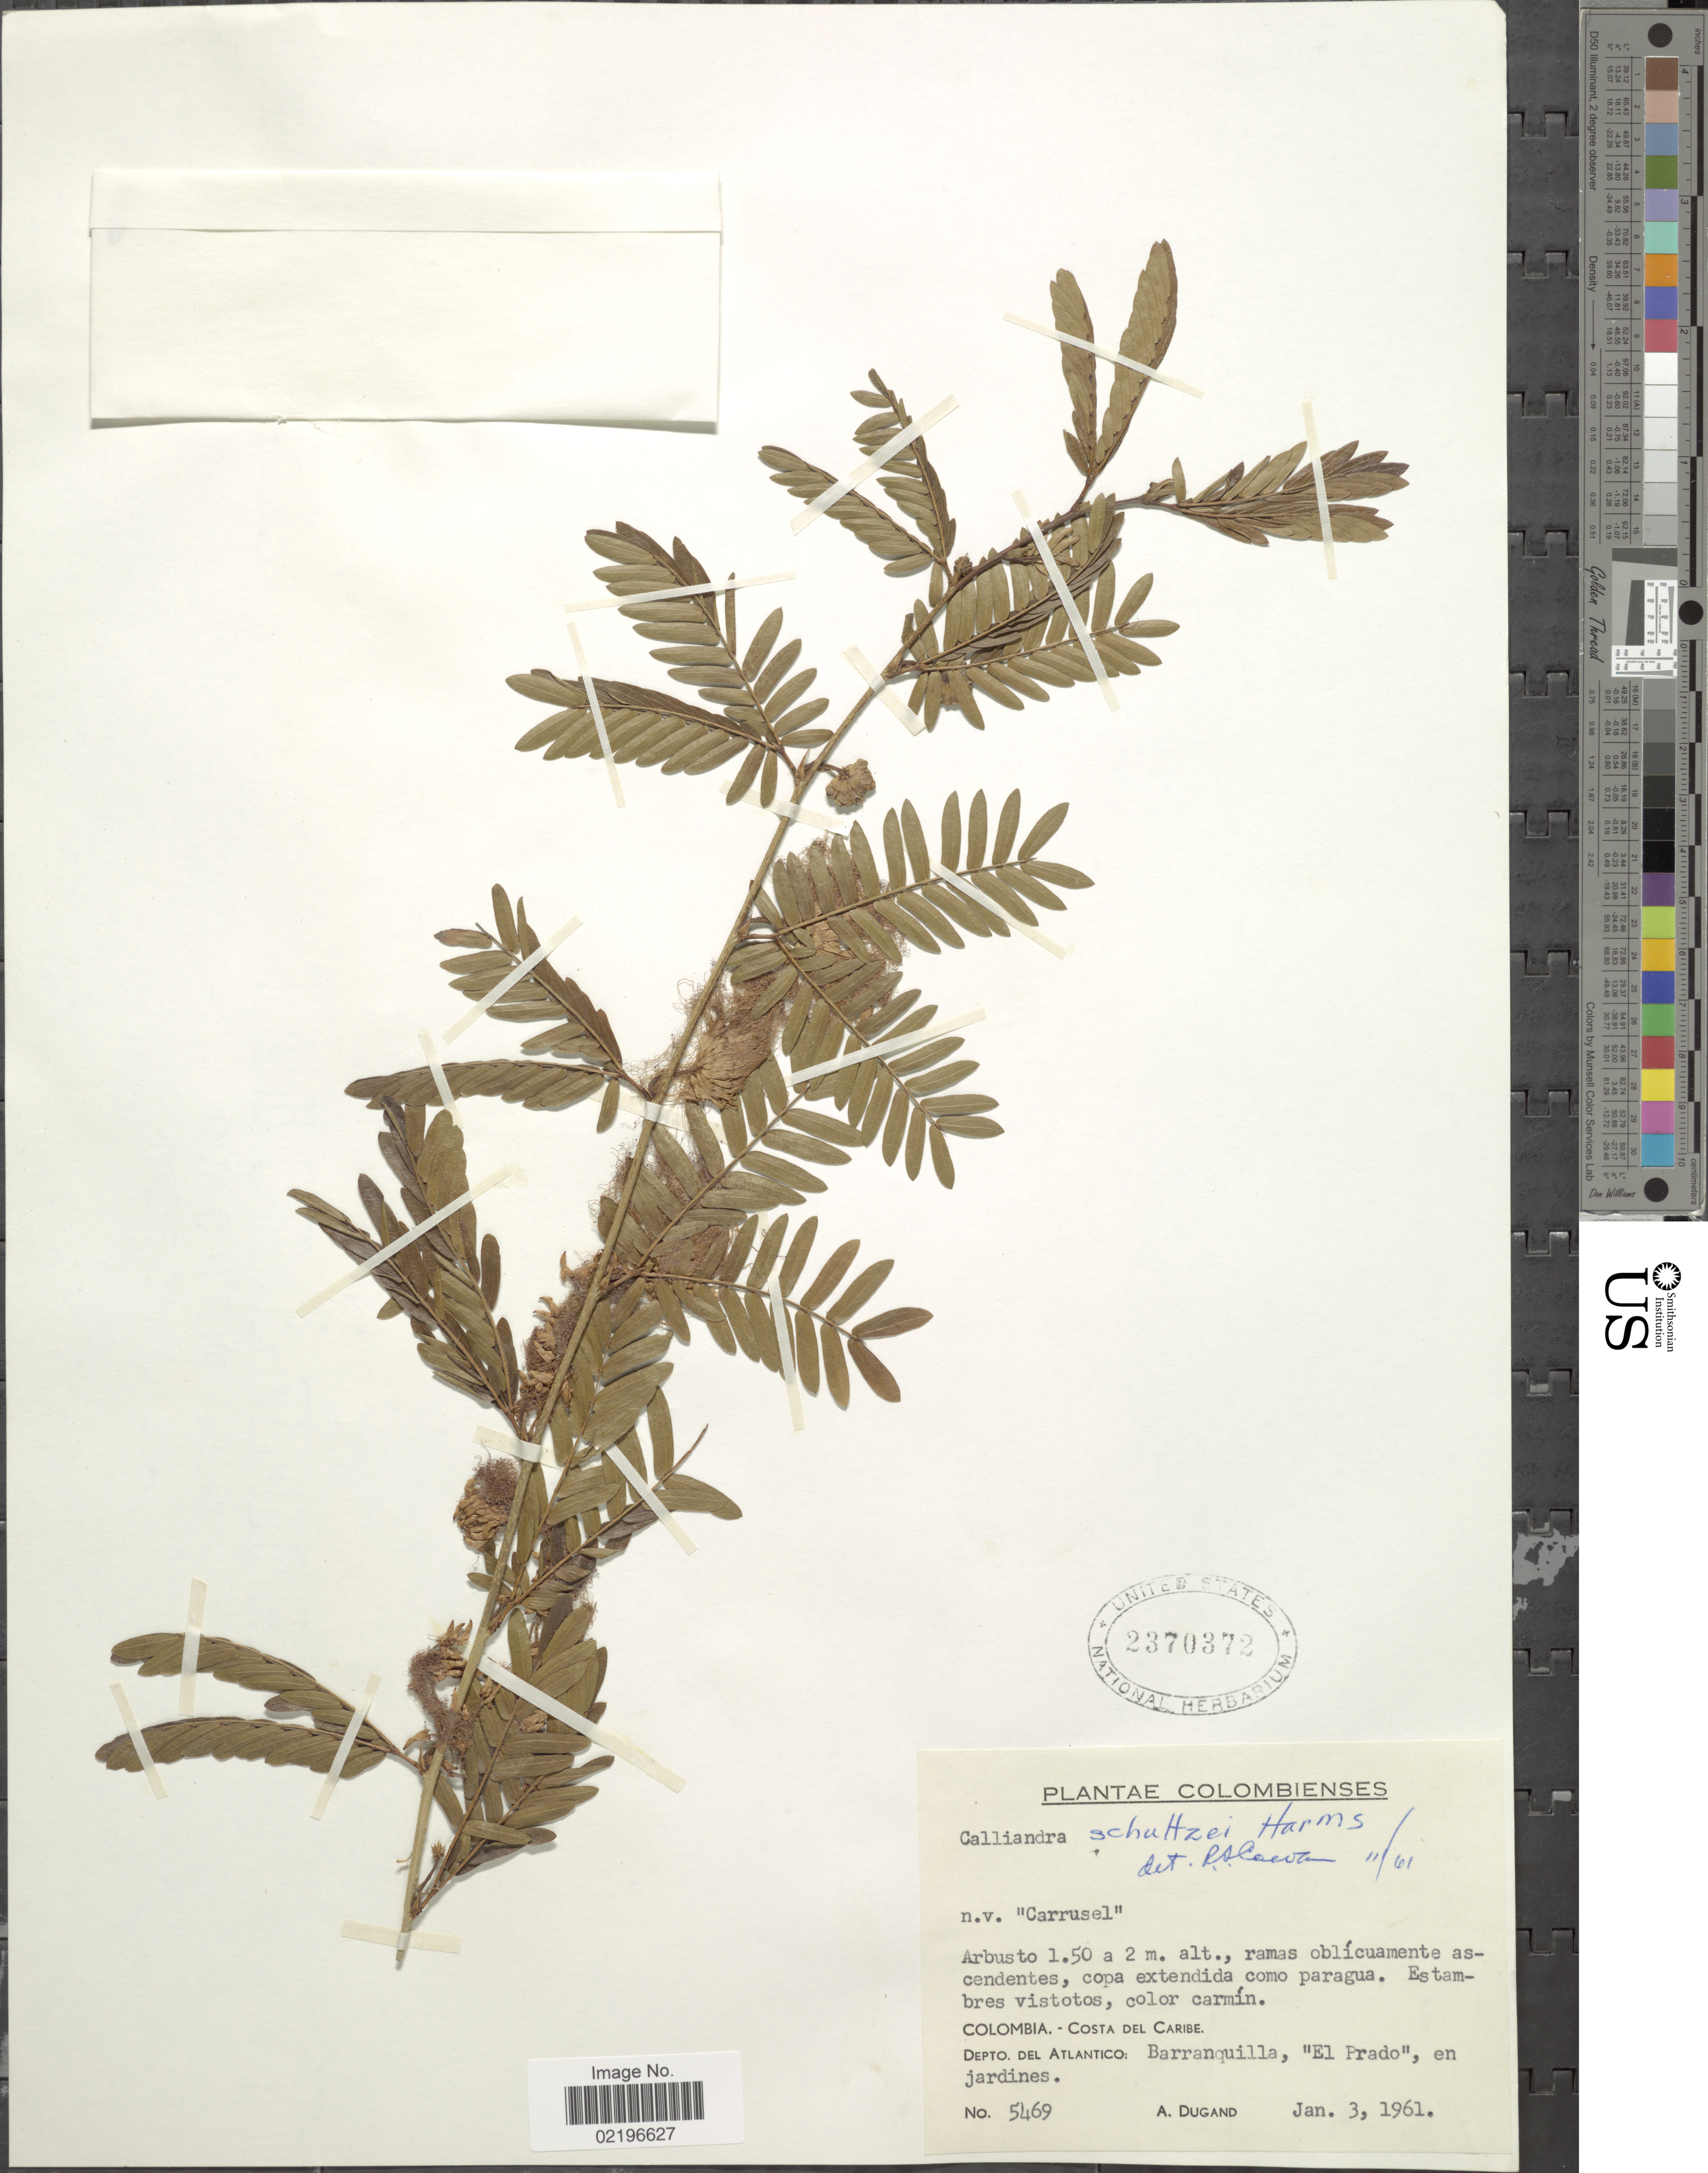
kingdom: Plantae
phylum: Tracheophyta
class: Magnoliopsida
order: Fabales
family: Fabaceae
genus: Calliandra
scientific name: Calliandra riparia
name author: Pittier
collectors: A. Dugand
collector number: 5469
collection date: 1961-01-03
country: Colombia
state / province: Atlántico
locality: Colombienses. Costa del Caribe. Depto. Del Atlantico: Barranquilla, "El Prado", en jardines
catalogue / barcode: US 2370372